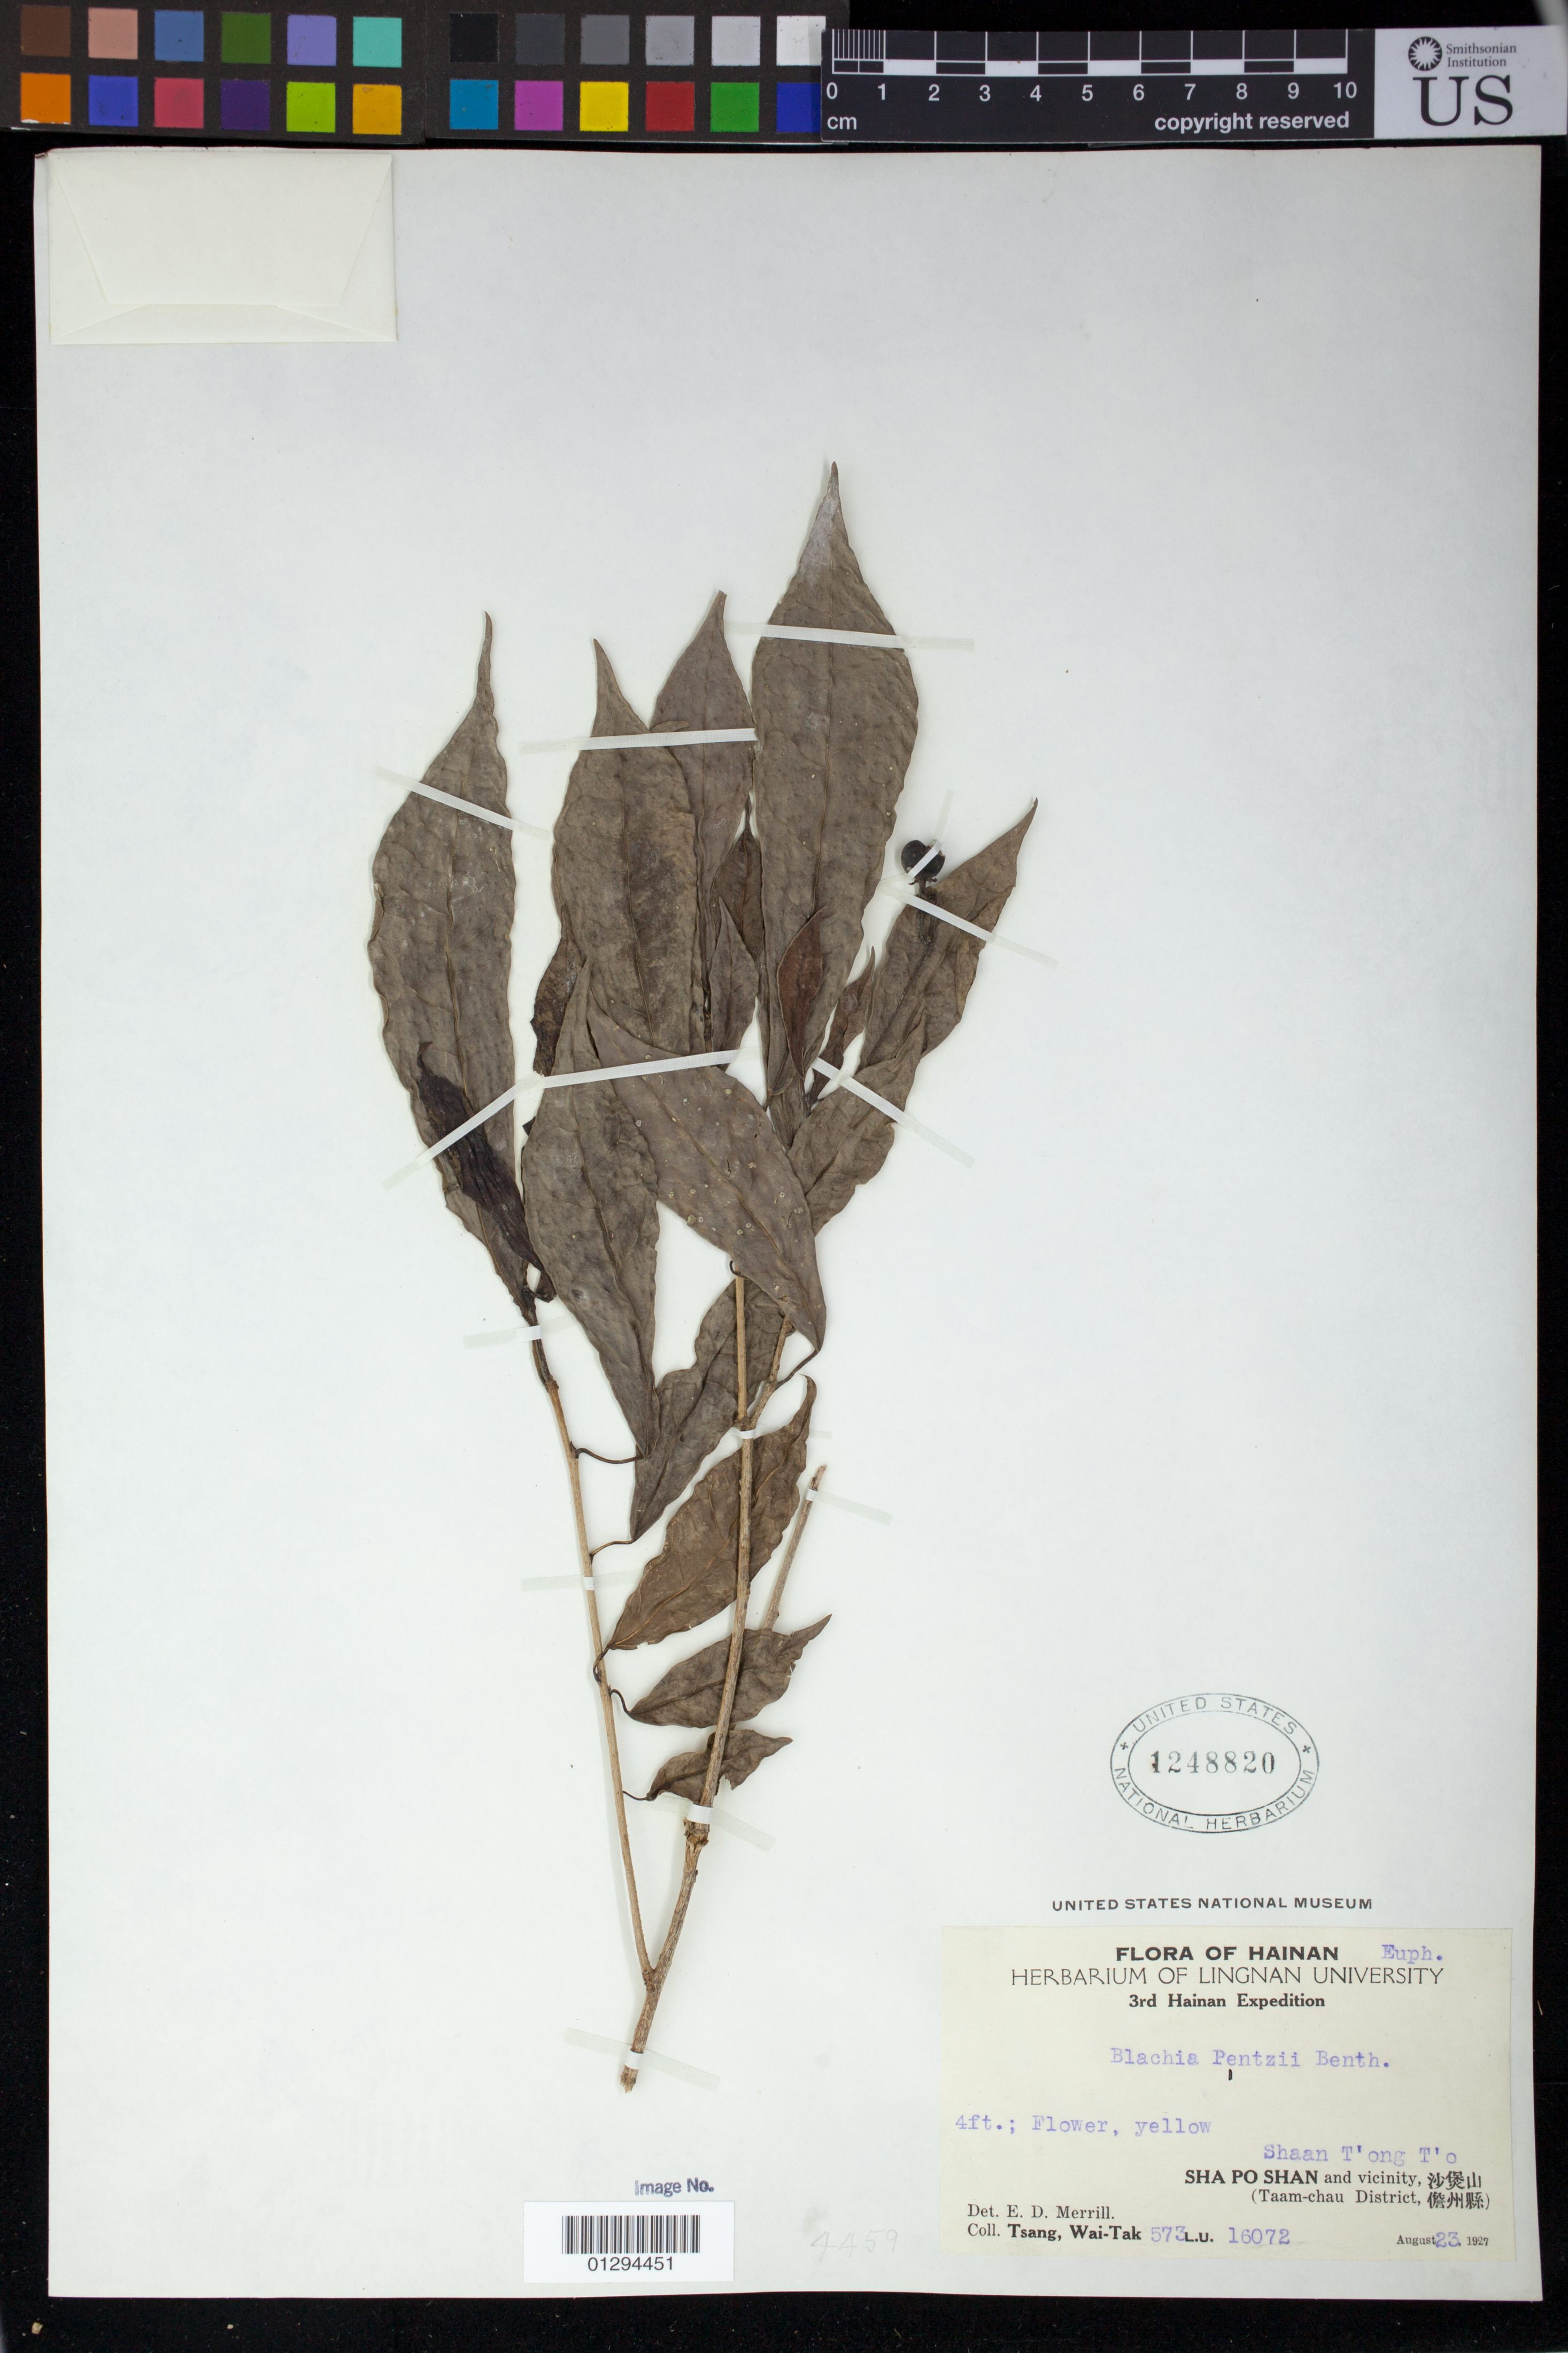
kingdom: Plantae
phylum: Tracheophyta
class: Magnoliopsida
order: Malpighiales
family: Euphorbiaceae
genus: Blachia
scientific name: Blachia pentzii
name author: (Müll. Arg.) Benth.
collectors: W. T. Tsang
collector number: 573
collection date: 1927-08-23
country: China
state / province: Hainan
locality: Shaan T'ong T'o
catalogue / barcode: US 1248820